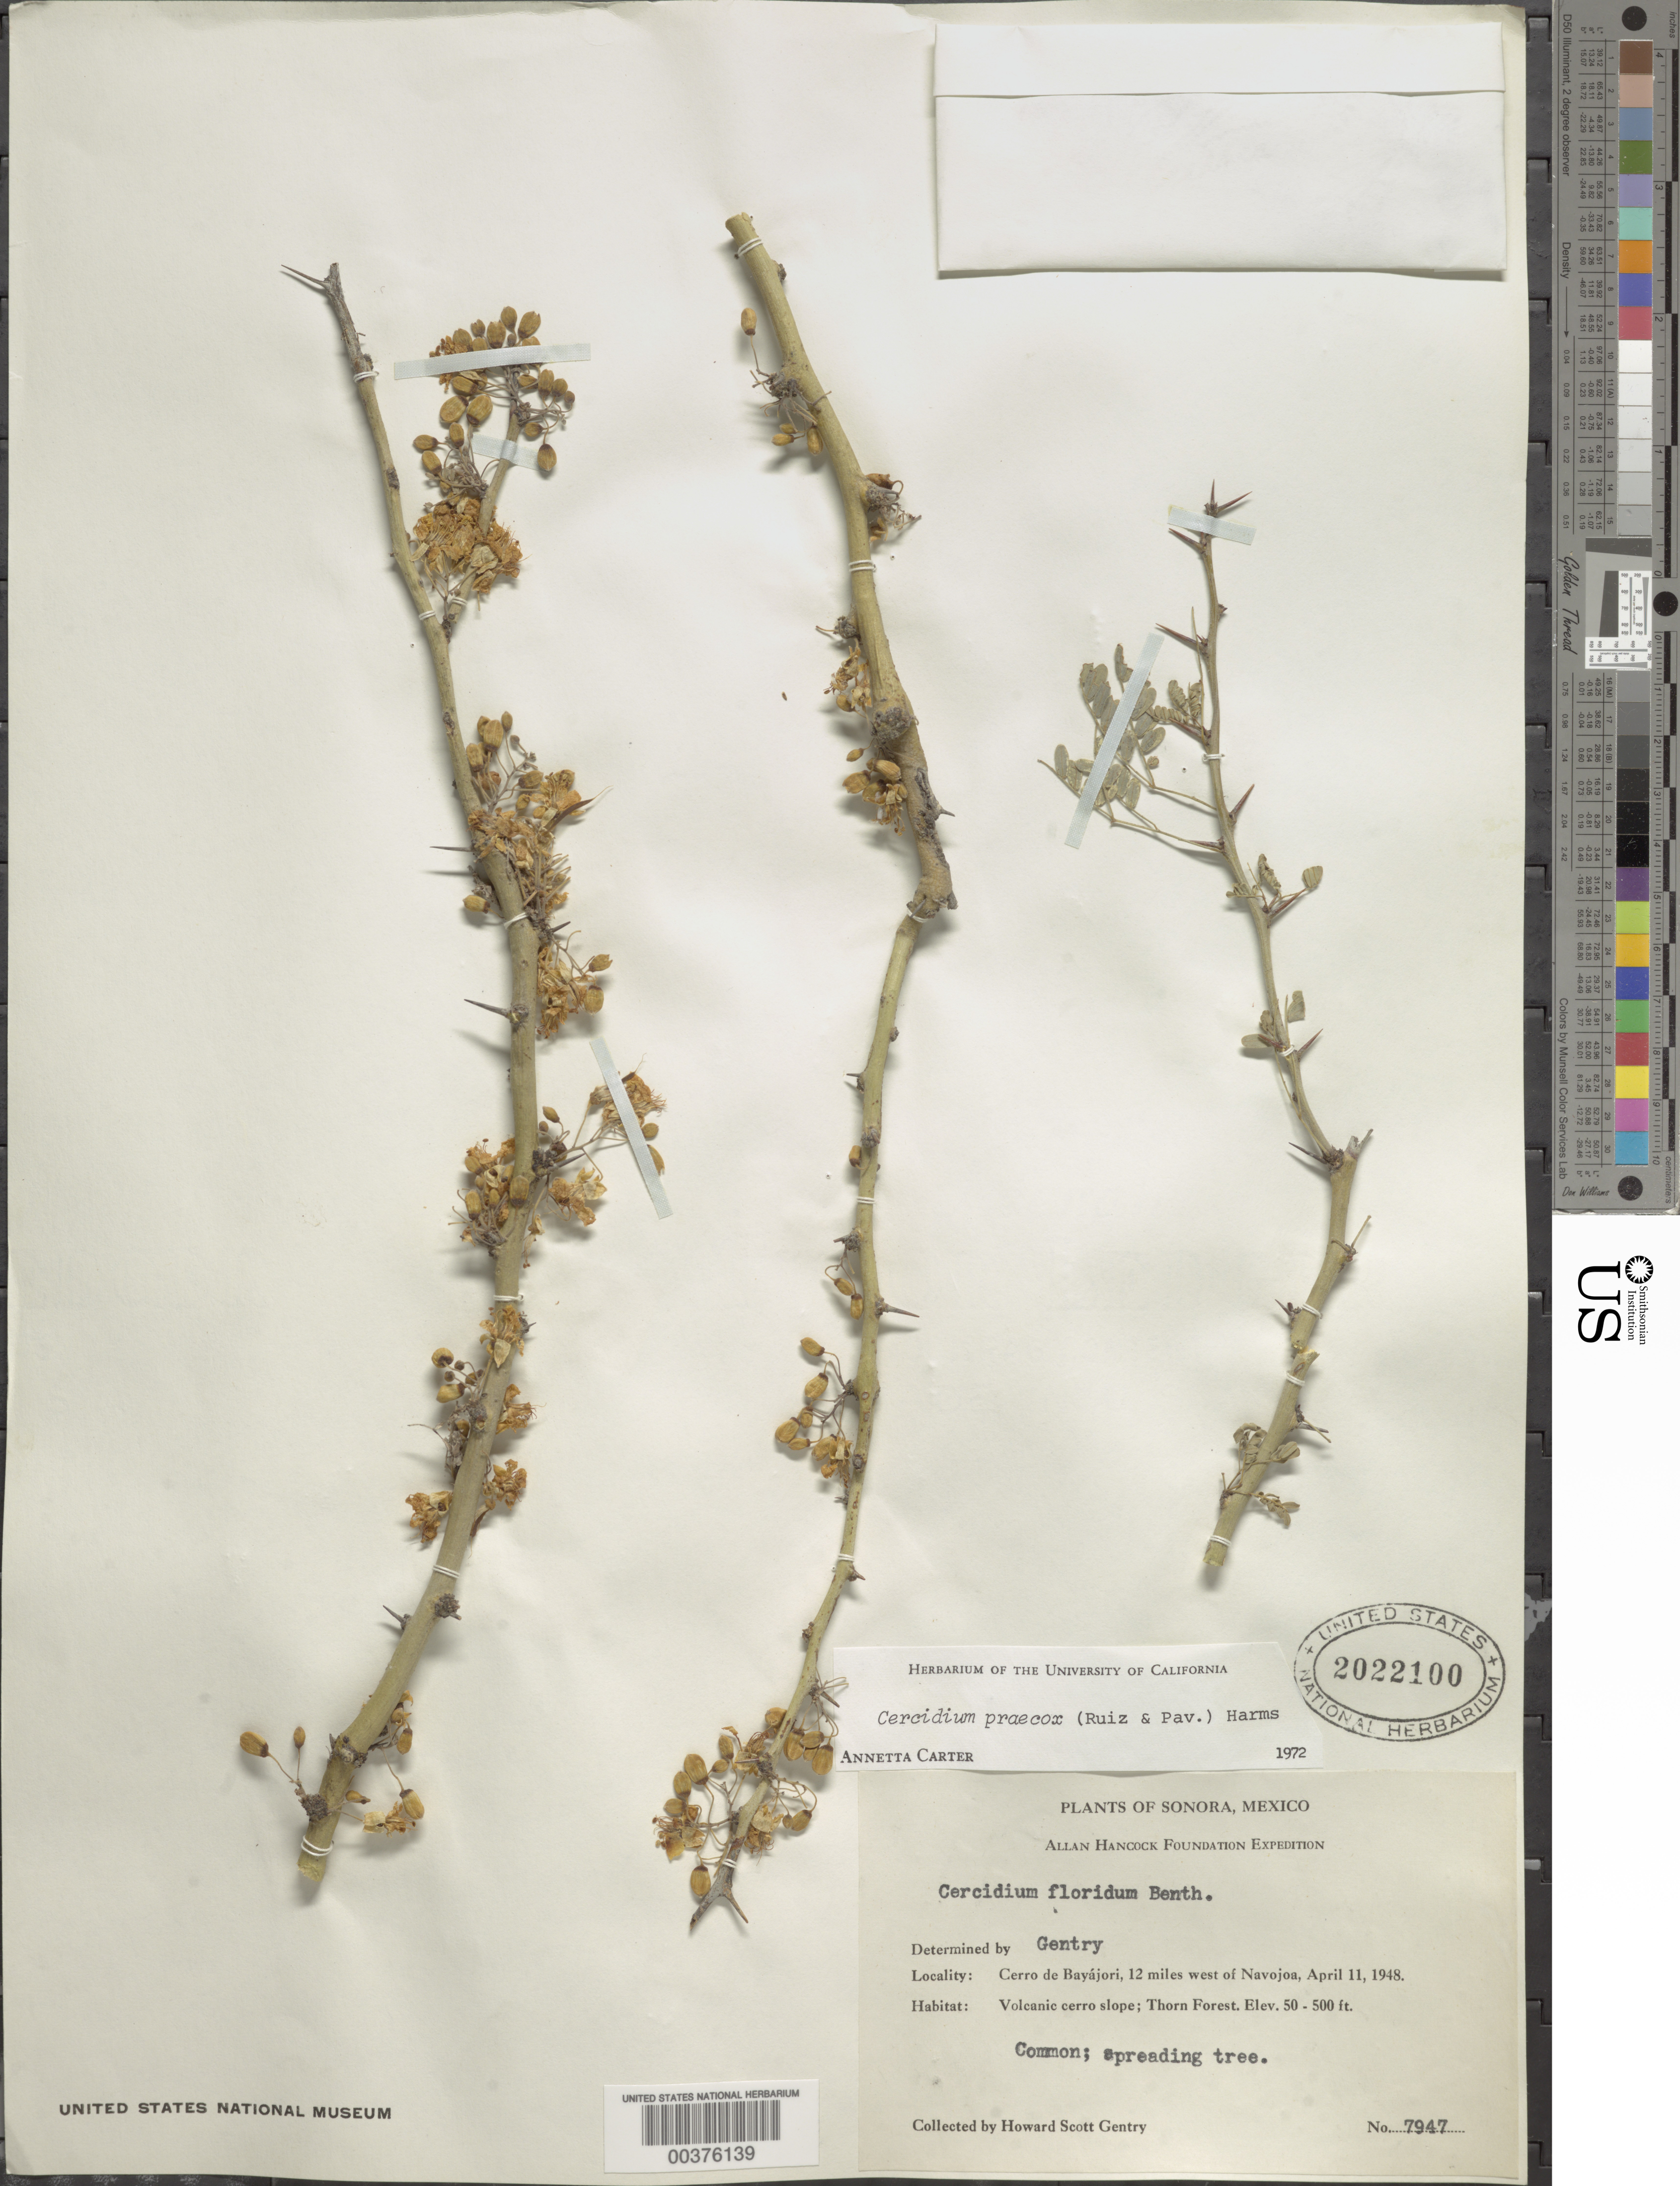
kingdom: Plantae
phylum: Tracheophyta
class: Magnoliopsida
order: Fabales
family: Fabaceae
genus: Parkinsonia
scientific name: Parkinsonia praecox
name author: (Ruiz & Pav.) J.E. Hawkins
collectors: H. S. Gentry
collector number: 7947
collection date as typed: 11 Apr 1948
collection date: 1948-04-11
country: Mexico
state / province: Sonora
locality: Cerro de bayajori, 12 mi W of Navojoa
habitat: Volcanic cerro slope; thorn forest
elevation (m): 15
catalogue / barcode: US 2022100